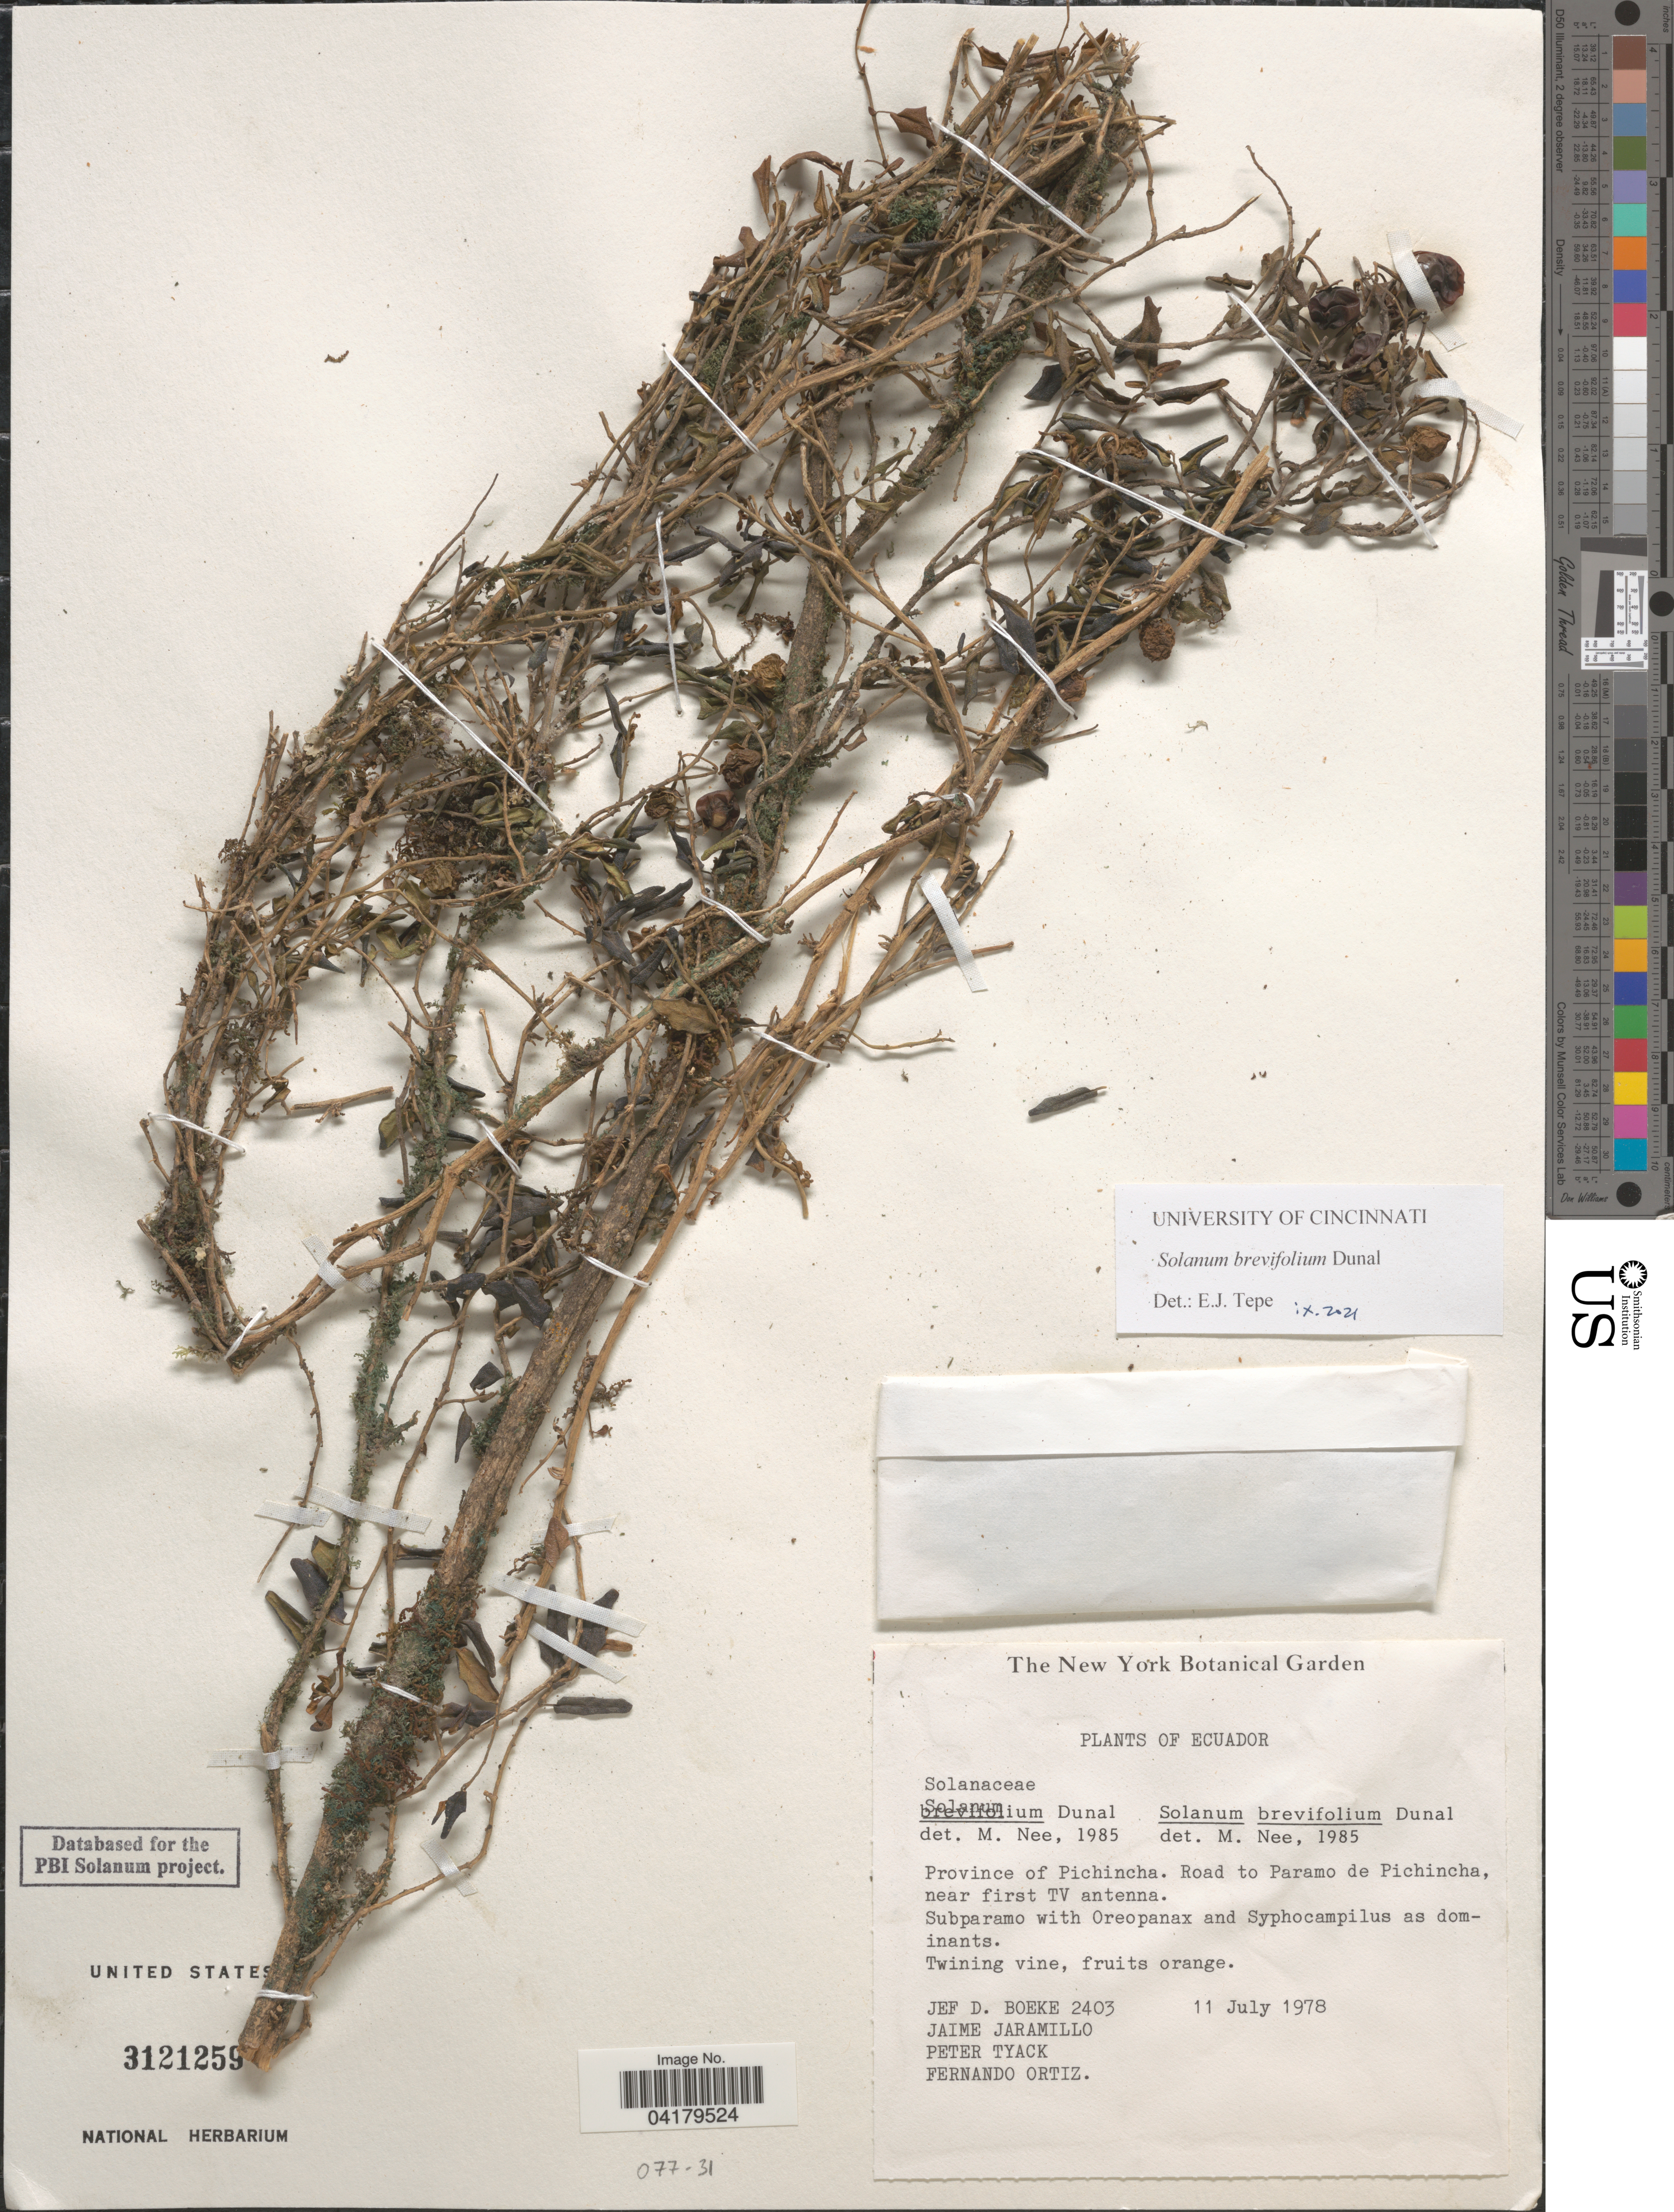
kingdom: Plantae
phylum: Tracheophyta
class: Magnoliopsida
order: Solanales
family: Solanaceae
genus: Solanum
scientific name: Solanum brevifolium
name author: Dunal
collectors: J. Boeke, J. Jaramillo, P. Tyack & F. Ortiz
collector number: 2403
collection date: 1978-07-11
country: Ecuador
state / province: Pichincha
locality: Road to Paramo de Pichincha, near first TV antenna.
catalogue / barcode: US 3121259